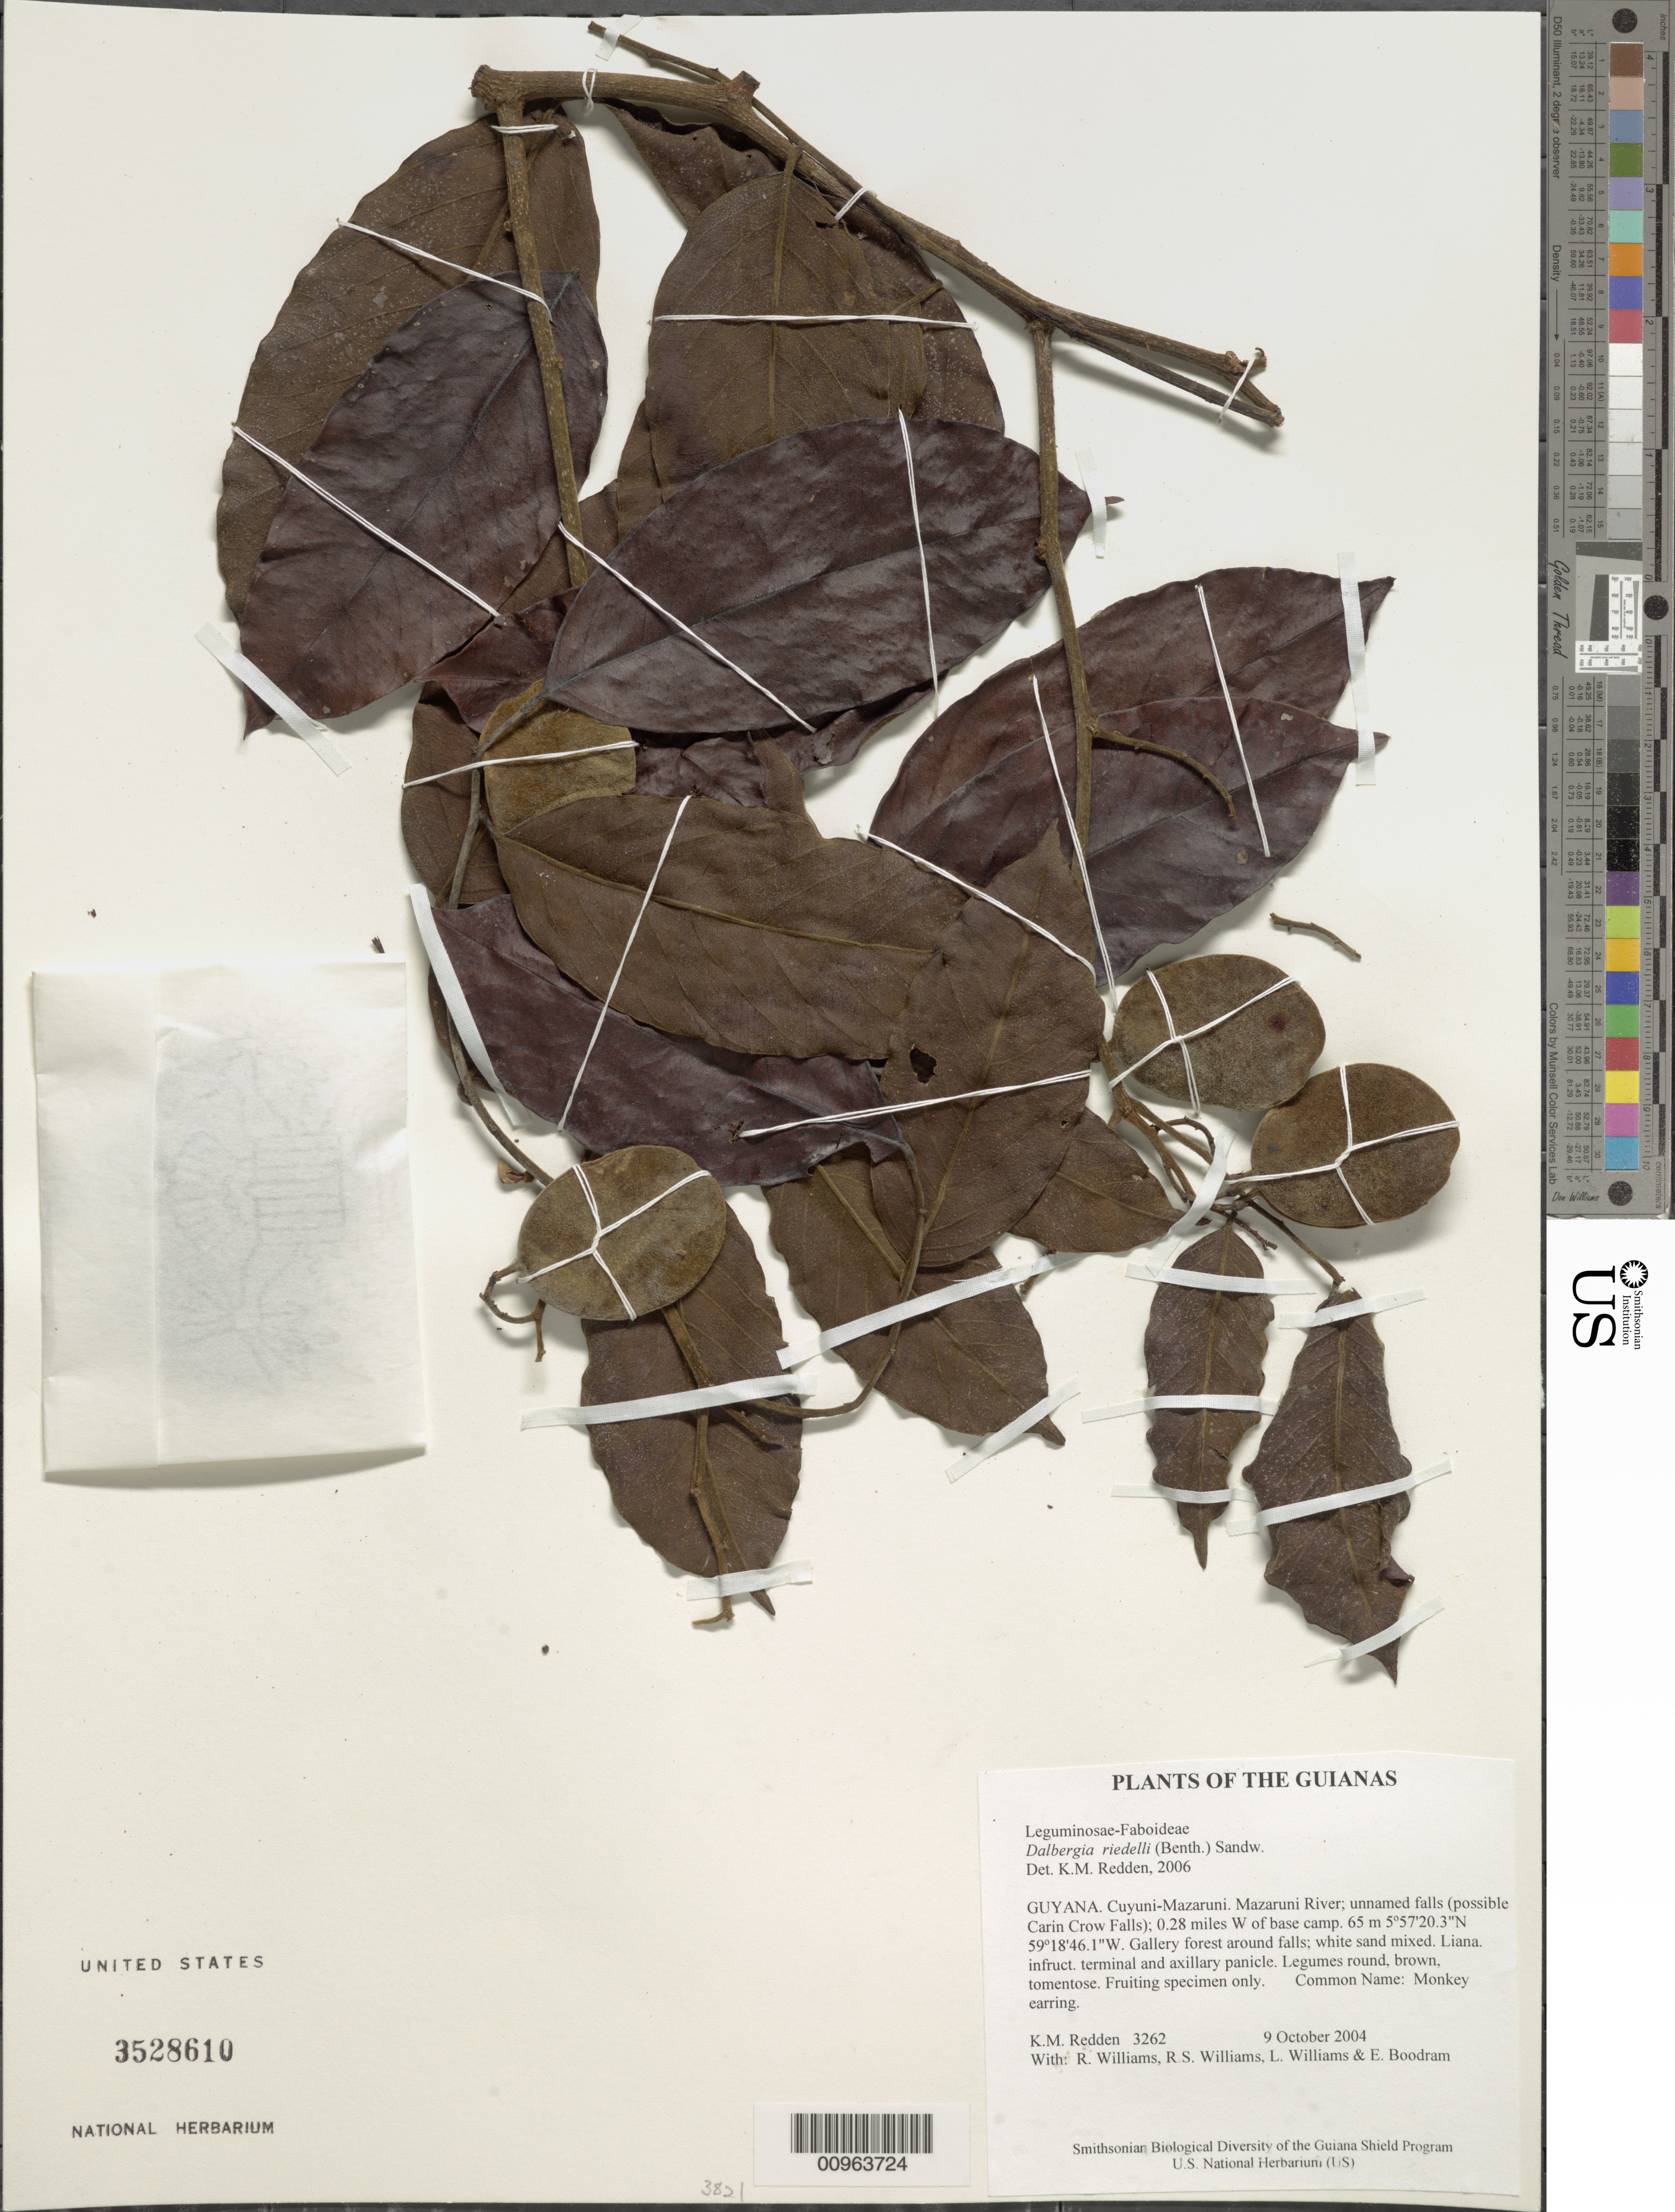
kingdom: Plantae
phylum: Tracheophyta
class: Magnoliopsida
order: Fabales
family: Fabaceae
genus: Dalbergia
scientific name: Dalbergia riedelii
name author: (Benth.) Sandwith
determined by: Redden, K. M.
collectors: K. M. Redden, R. Williams, R. S. Williams, L. Williams & E. Boodram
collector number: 3262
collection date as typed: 9 October 2004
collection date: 2004-10-09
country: Guyana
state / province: Cuyuni-Mazaruni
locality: Mazaruni River; unnamed falls (possible Carin Crow Falls); 0.28 miles W of base camp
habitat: Gallery forest around falls; white sand mixed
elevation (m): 65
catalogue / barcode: US 3528610